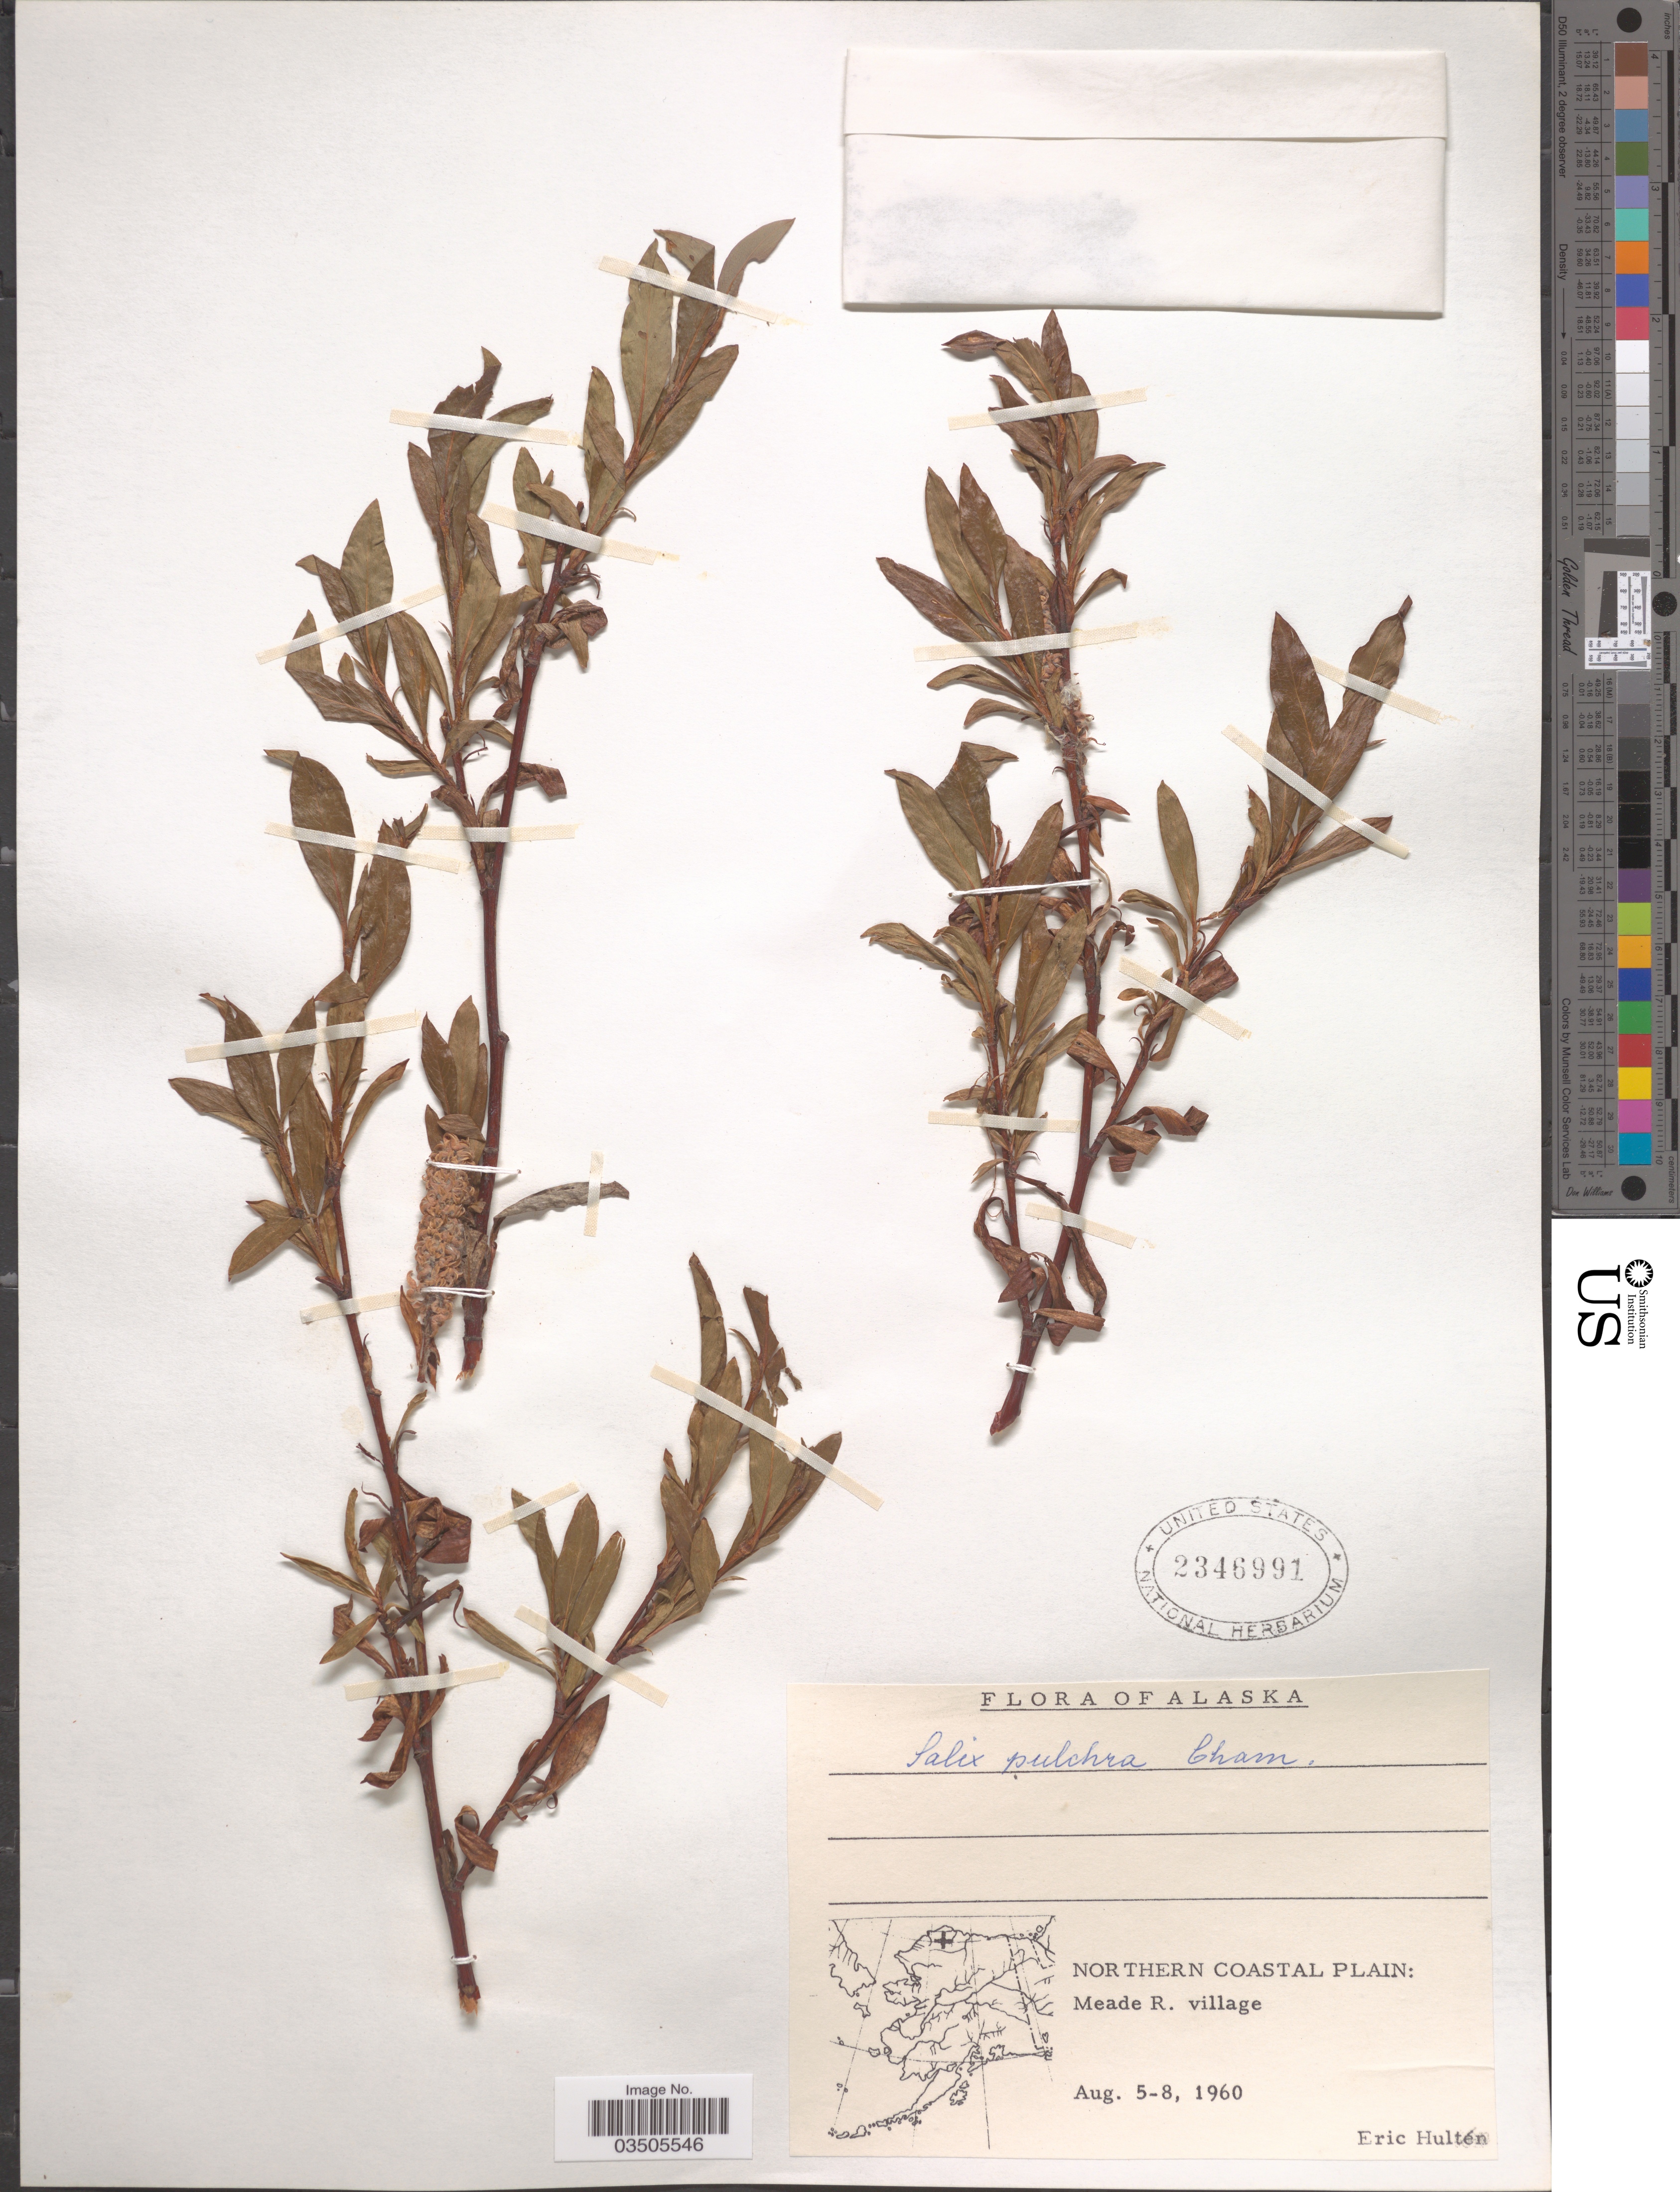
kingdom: Plantae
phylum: Tracheophyta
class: Magnoliopsida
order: Malpighiales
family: Salicaceae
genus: Salix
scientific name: Salix pulchra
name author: Cham.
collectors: E. G. Hultén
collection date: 1960-08-05/1960-08-08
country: United States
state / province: Alaska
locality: Northern Coastal Plain: Meade R. village.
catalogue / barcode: US 2346991